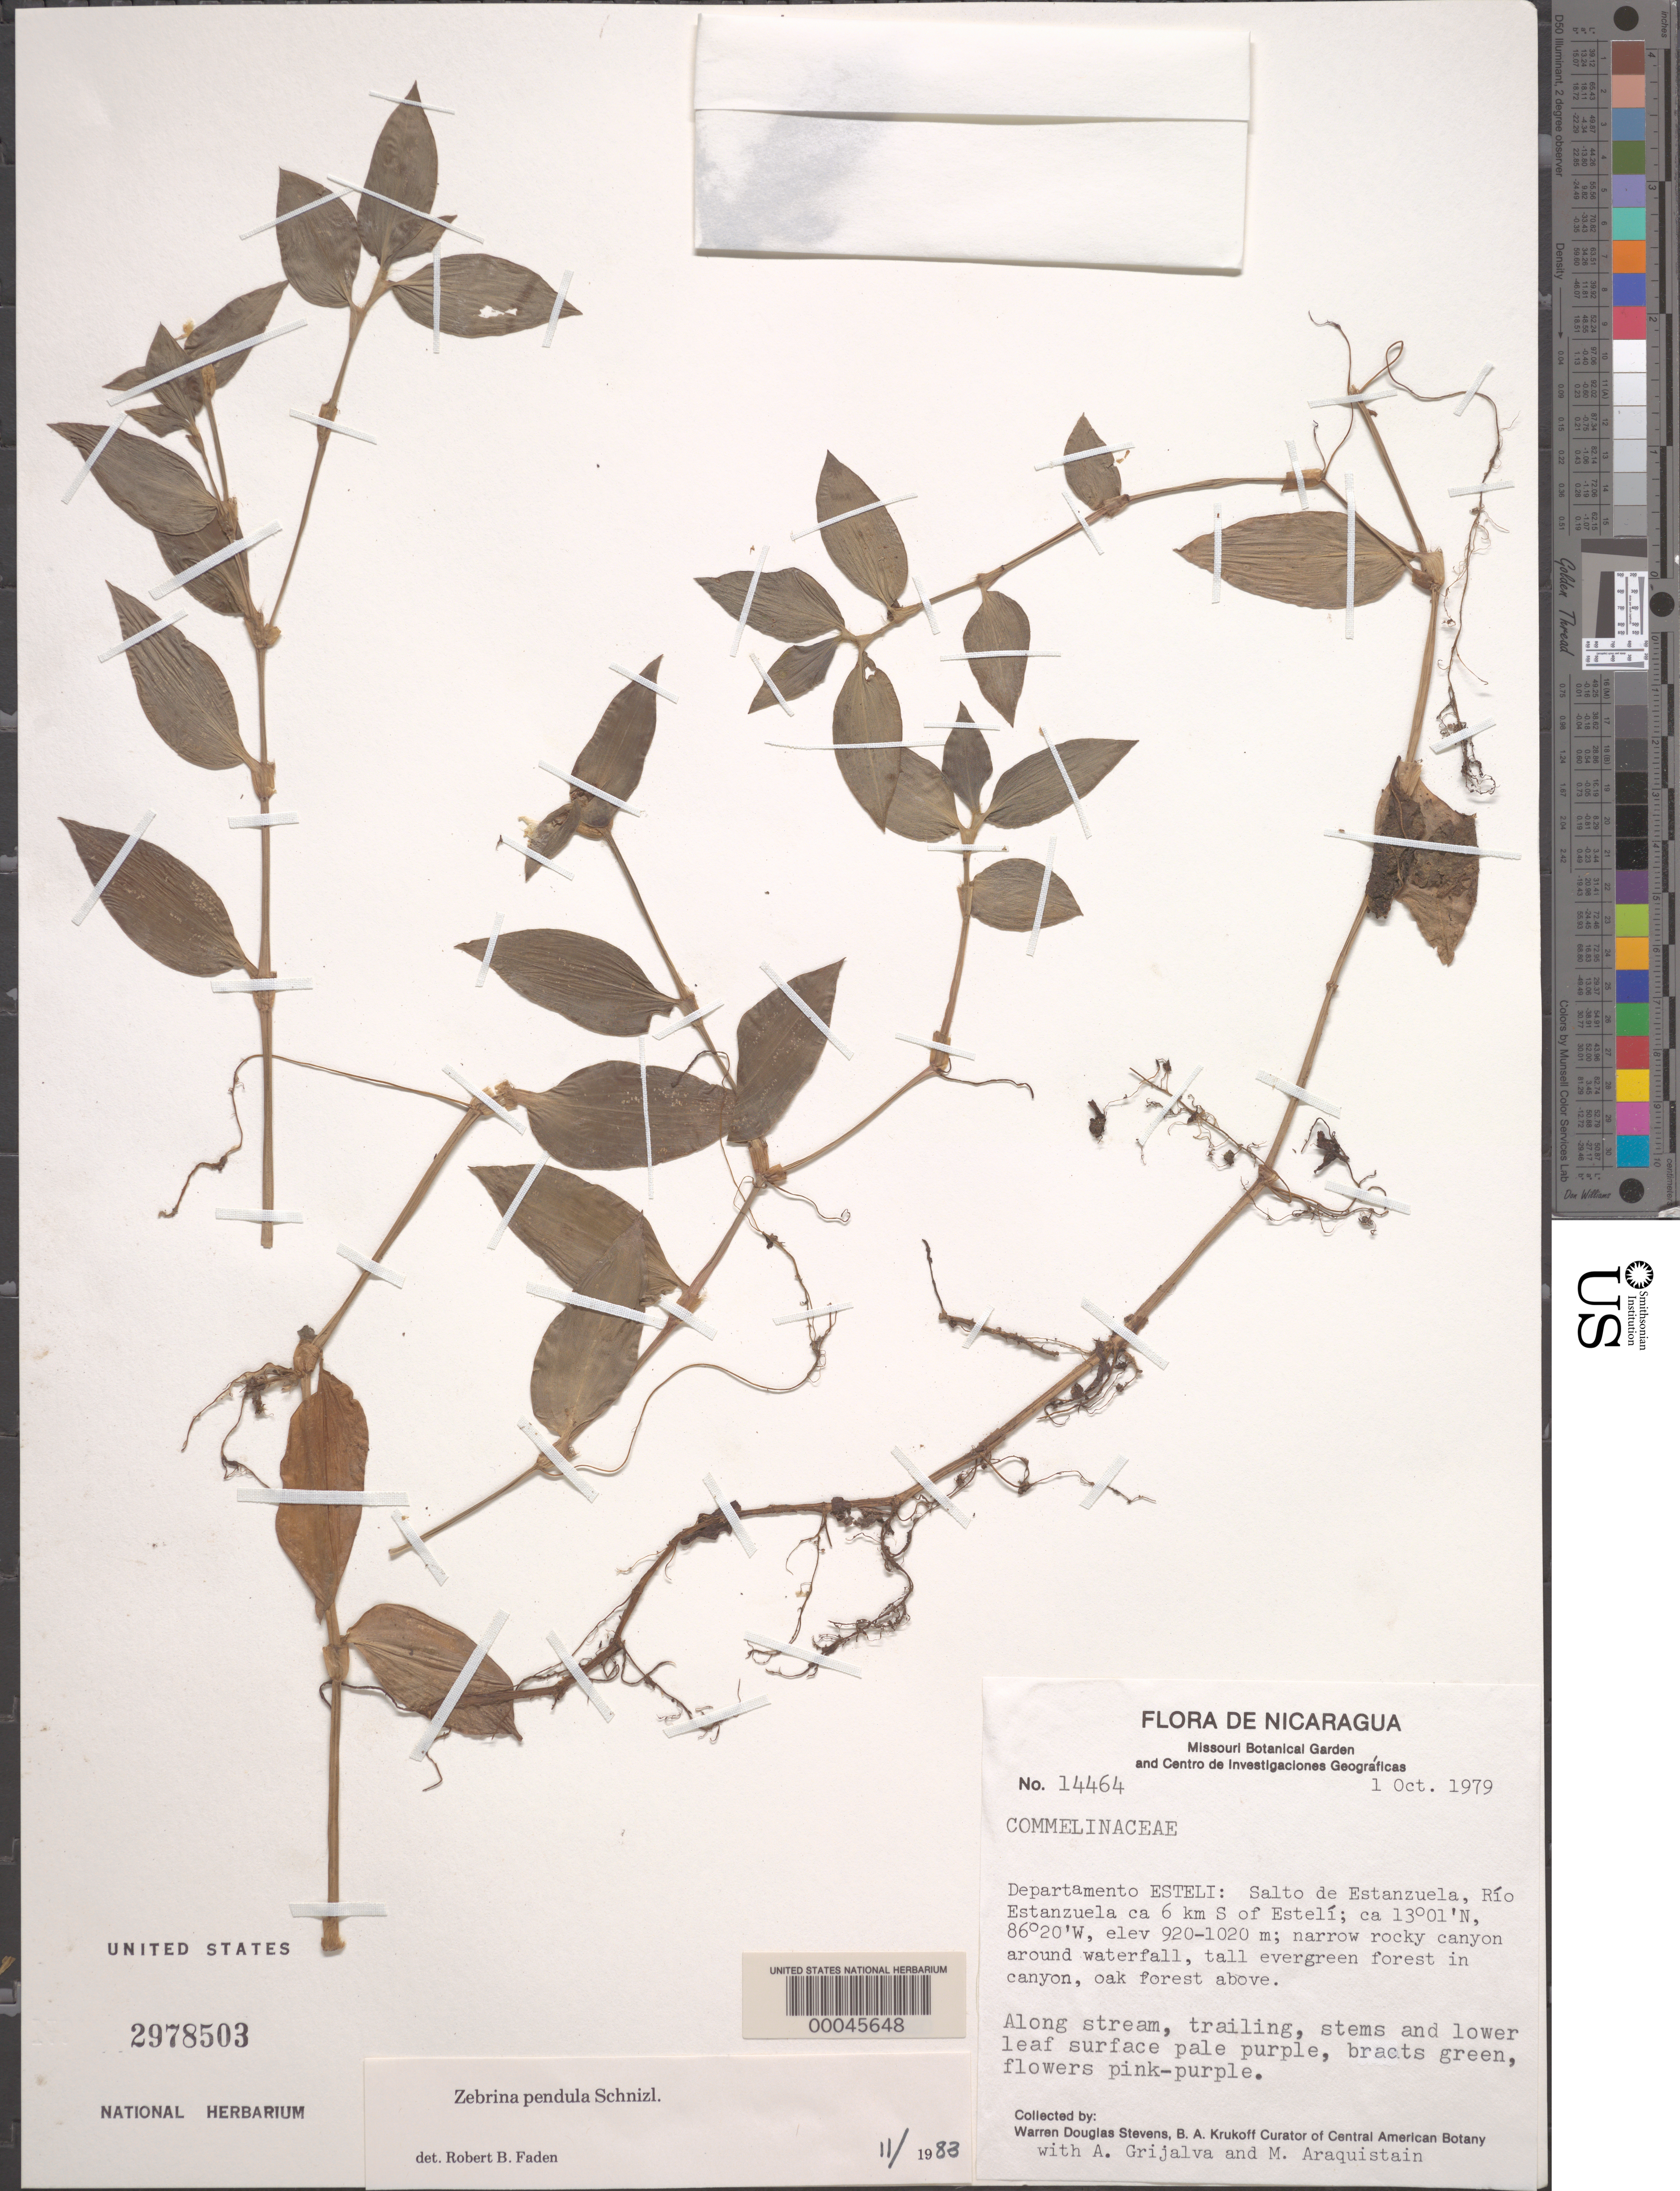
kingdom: Plantae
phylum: Tracheophyta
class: Liliopsida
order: Commelinales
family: Commelinaceae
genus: Tradescantia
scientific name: Tradescantia zebrina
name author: Bosse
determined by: Faden, Robert B., (US), Smithsonian Institution - National Museum of Natural History (UNITED STATES)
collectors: W. D. Stevens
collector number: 14464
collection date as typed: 01 Oct 1979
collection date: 1979-10-01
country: Nicaragua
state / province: Estelí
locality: Salto de estanzuela, rio estanzuela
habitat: Streambank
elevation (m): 920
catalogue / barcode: US 2978503